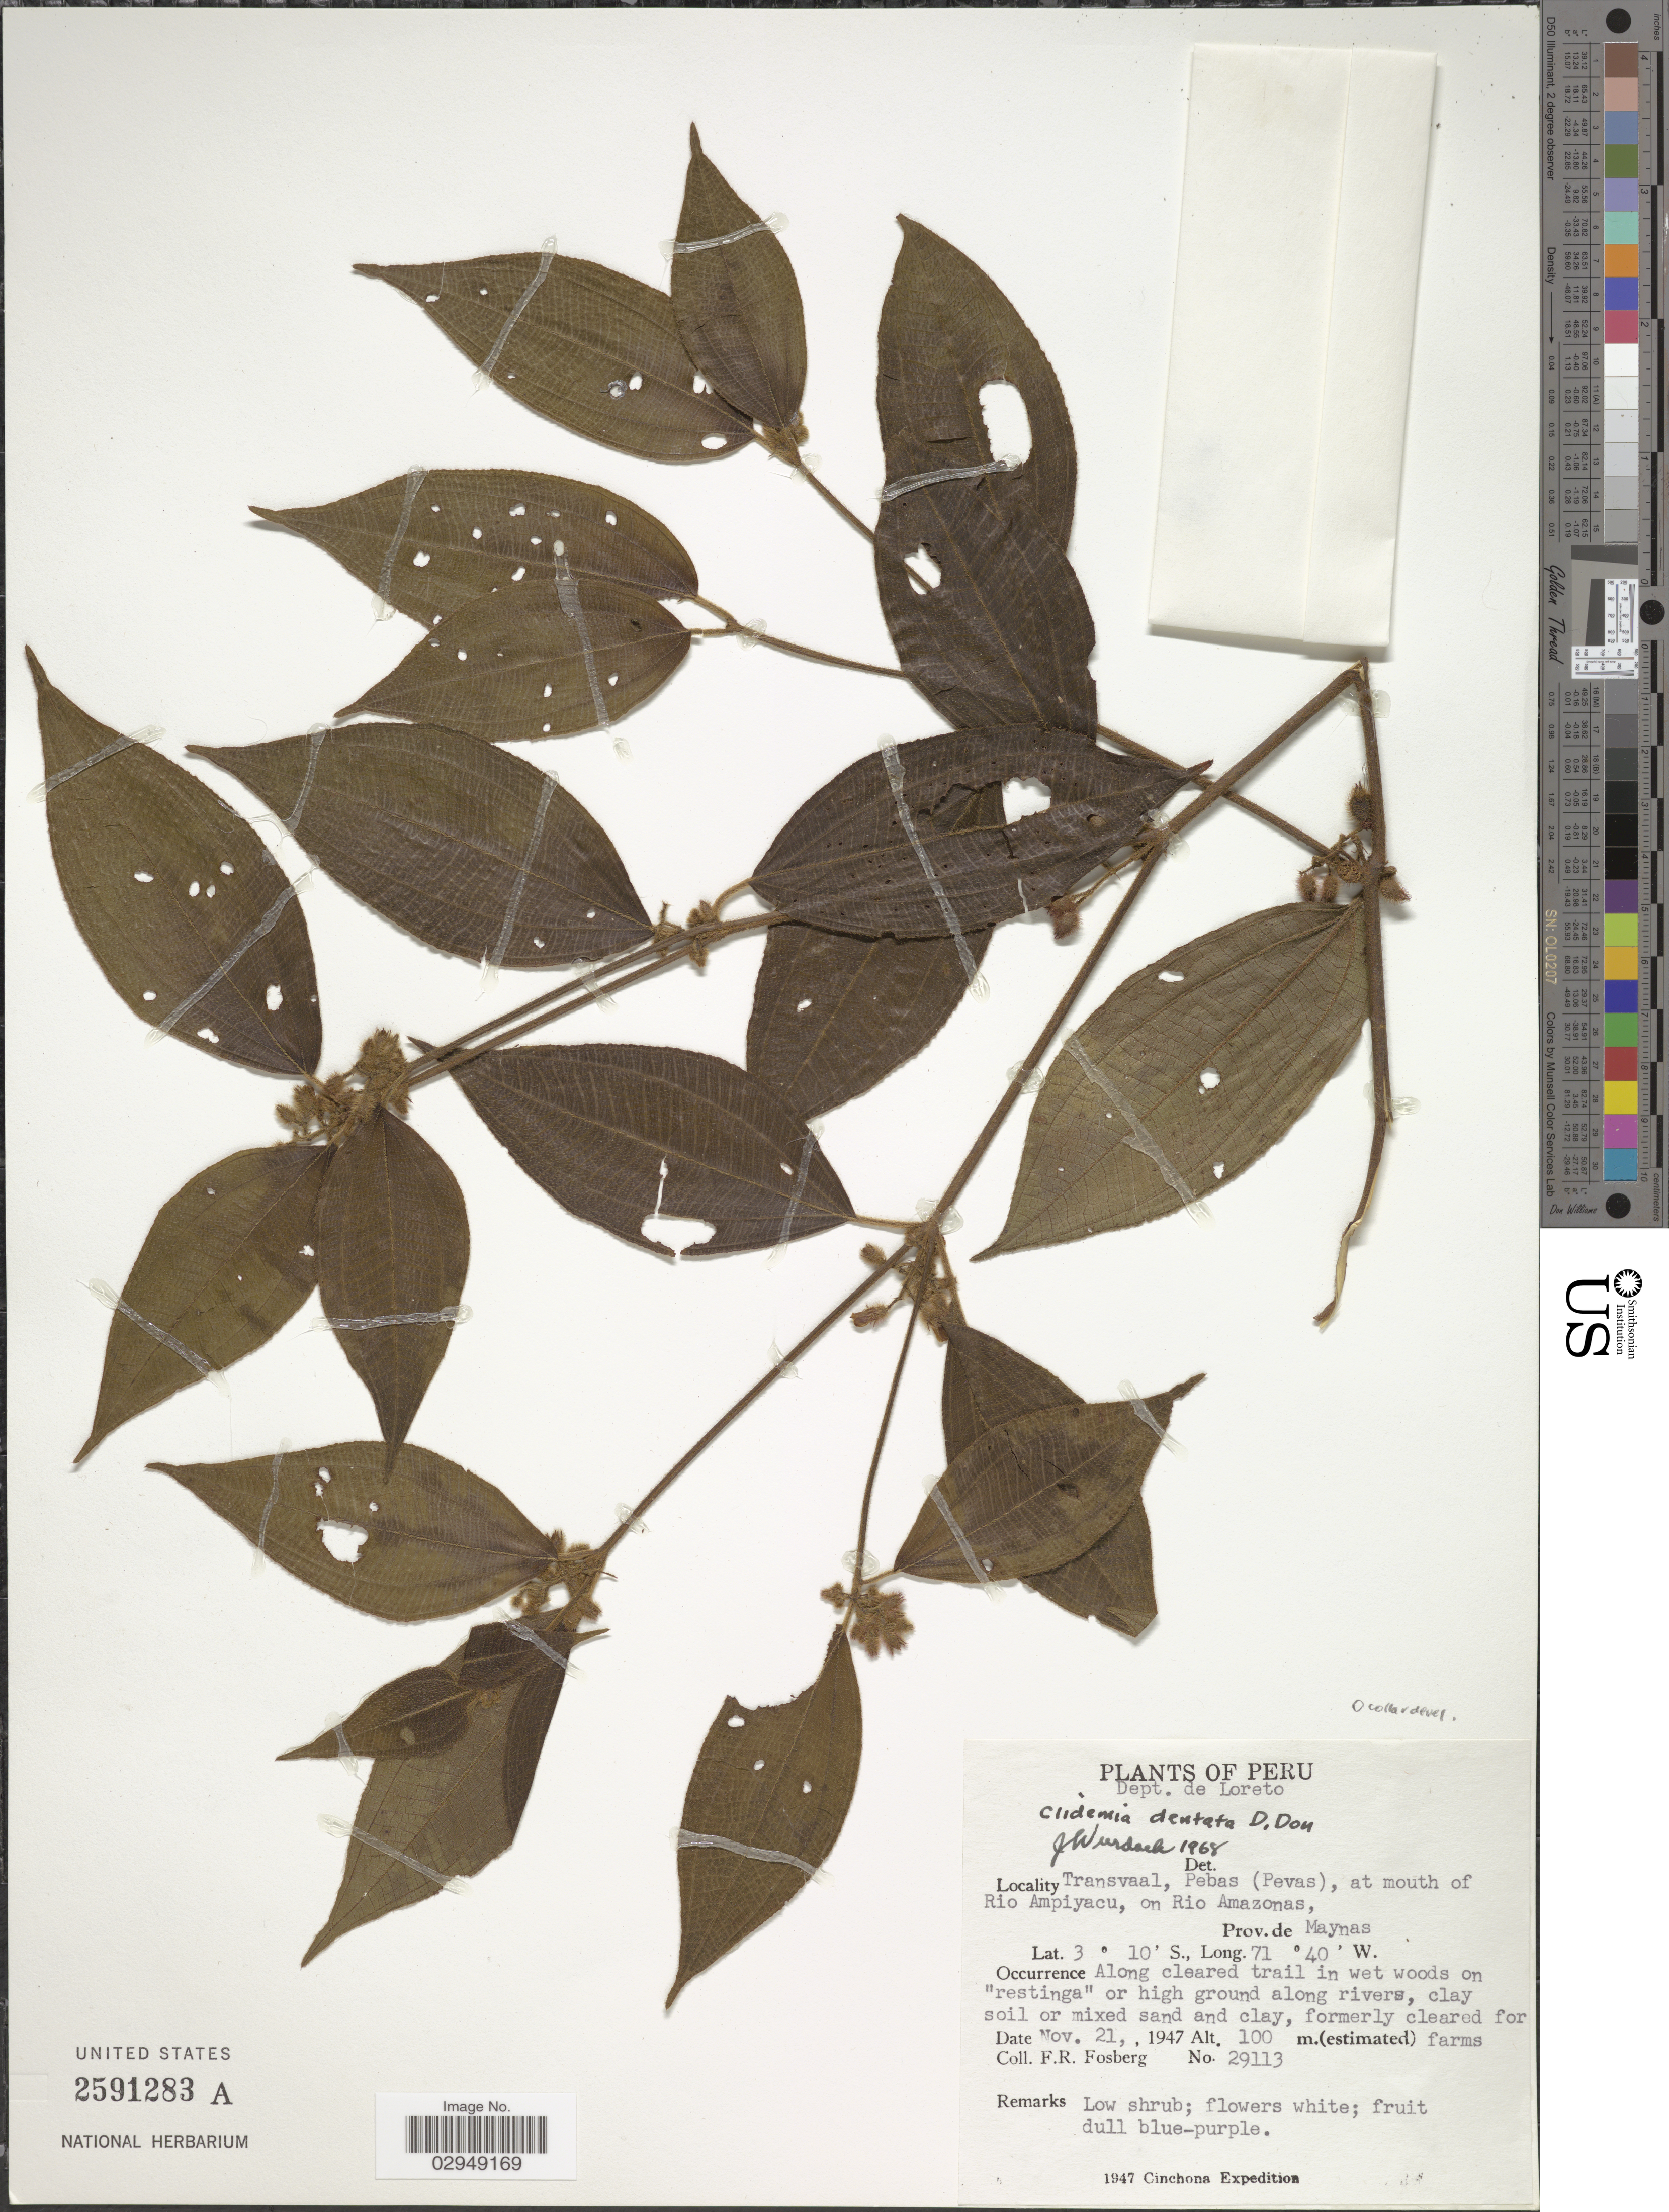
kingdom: Plantae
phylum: Tracheophyta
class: Magnoliopsida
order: Myrtales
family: Melastomataceae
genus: Clidemia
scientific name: Clidemia dentata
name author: D. Don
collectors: F. R. Fosberg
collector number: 29113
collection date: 1947-11-21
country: Peru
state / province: Loreto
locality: Dept. de Loreto, Transvaal, Pebas (Pevas), at mouth of Rio Ampiyacu, on Rio Amazonas, Prov. de Maynas.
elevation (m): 100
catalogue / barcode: US 2591283A